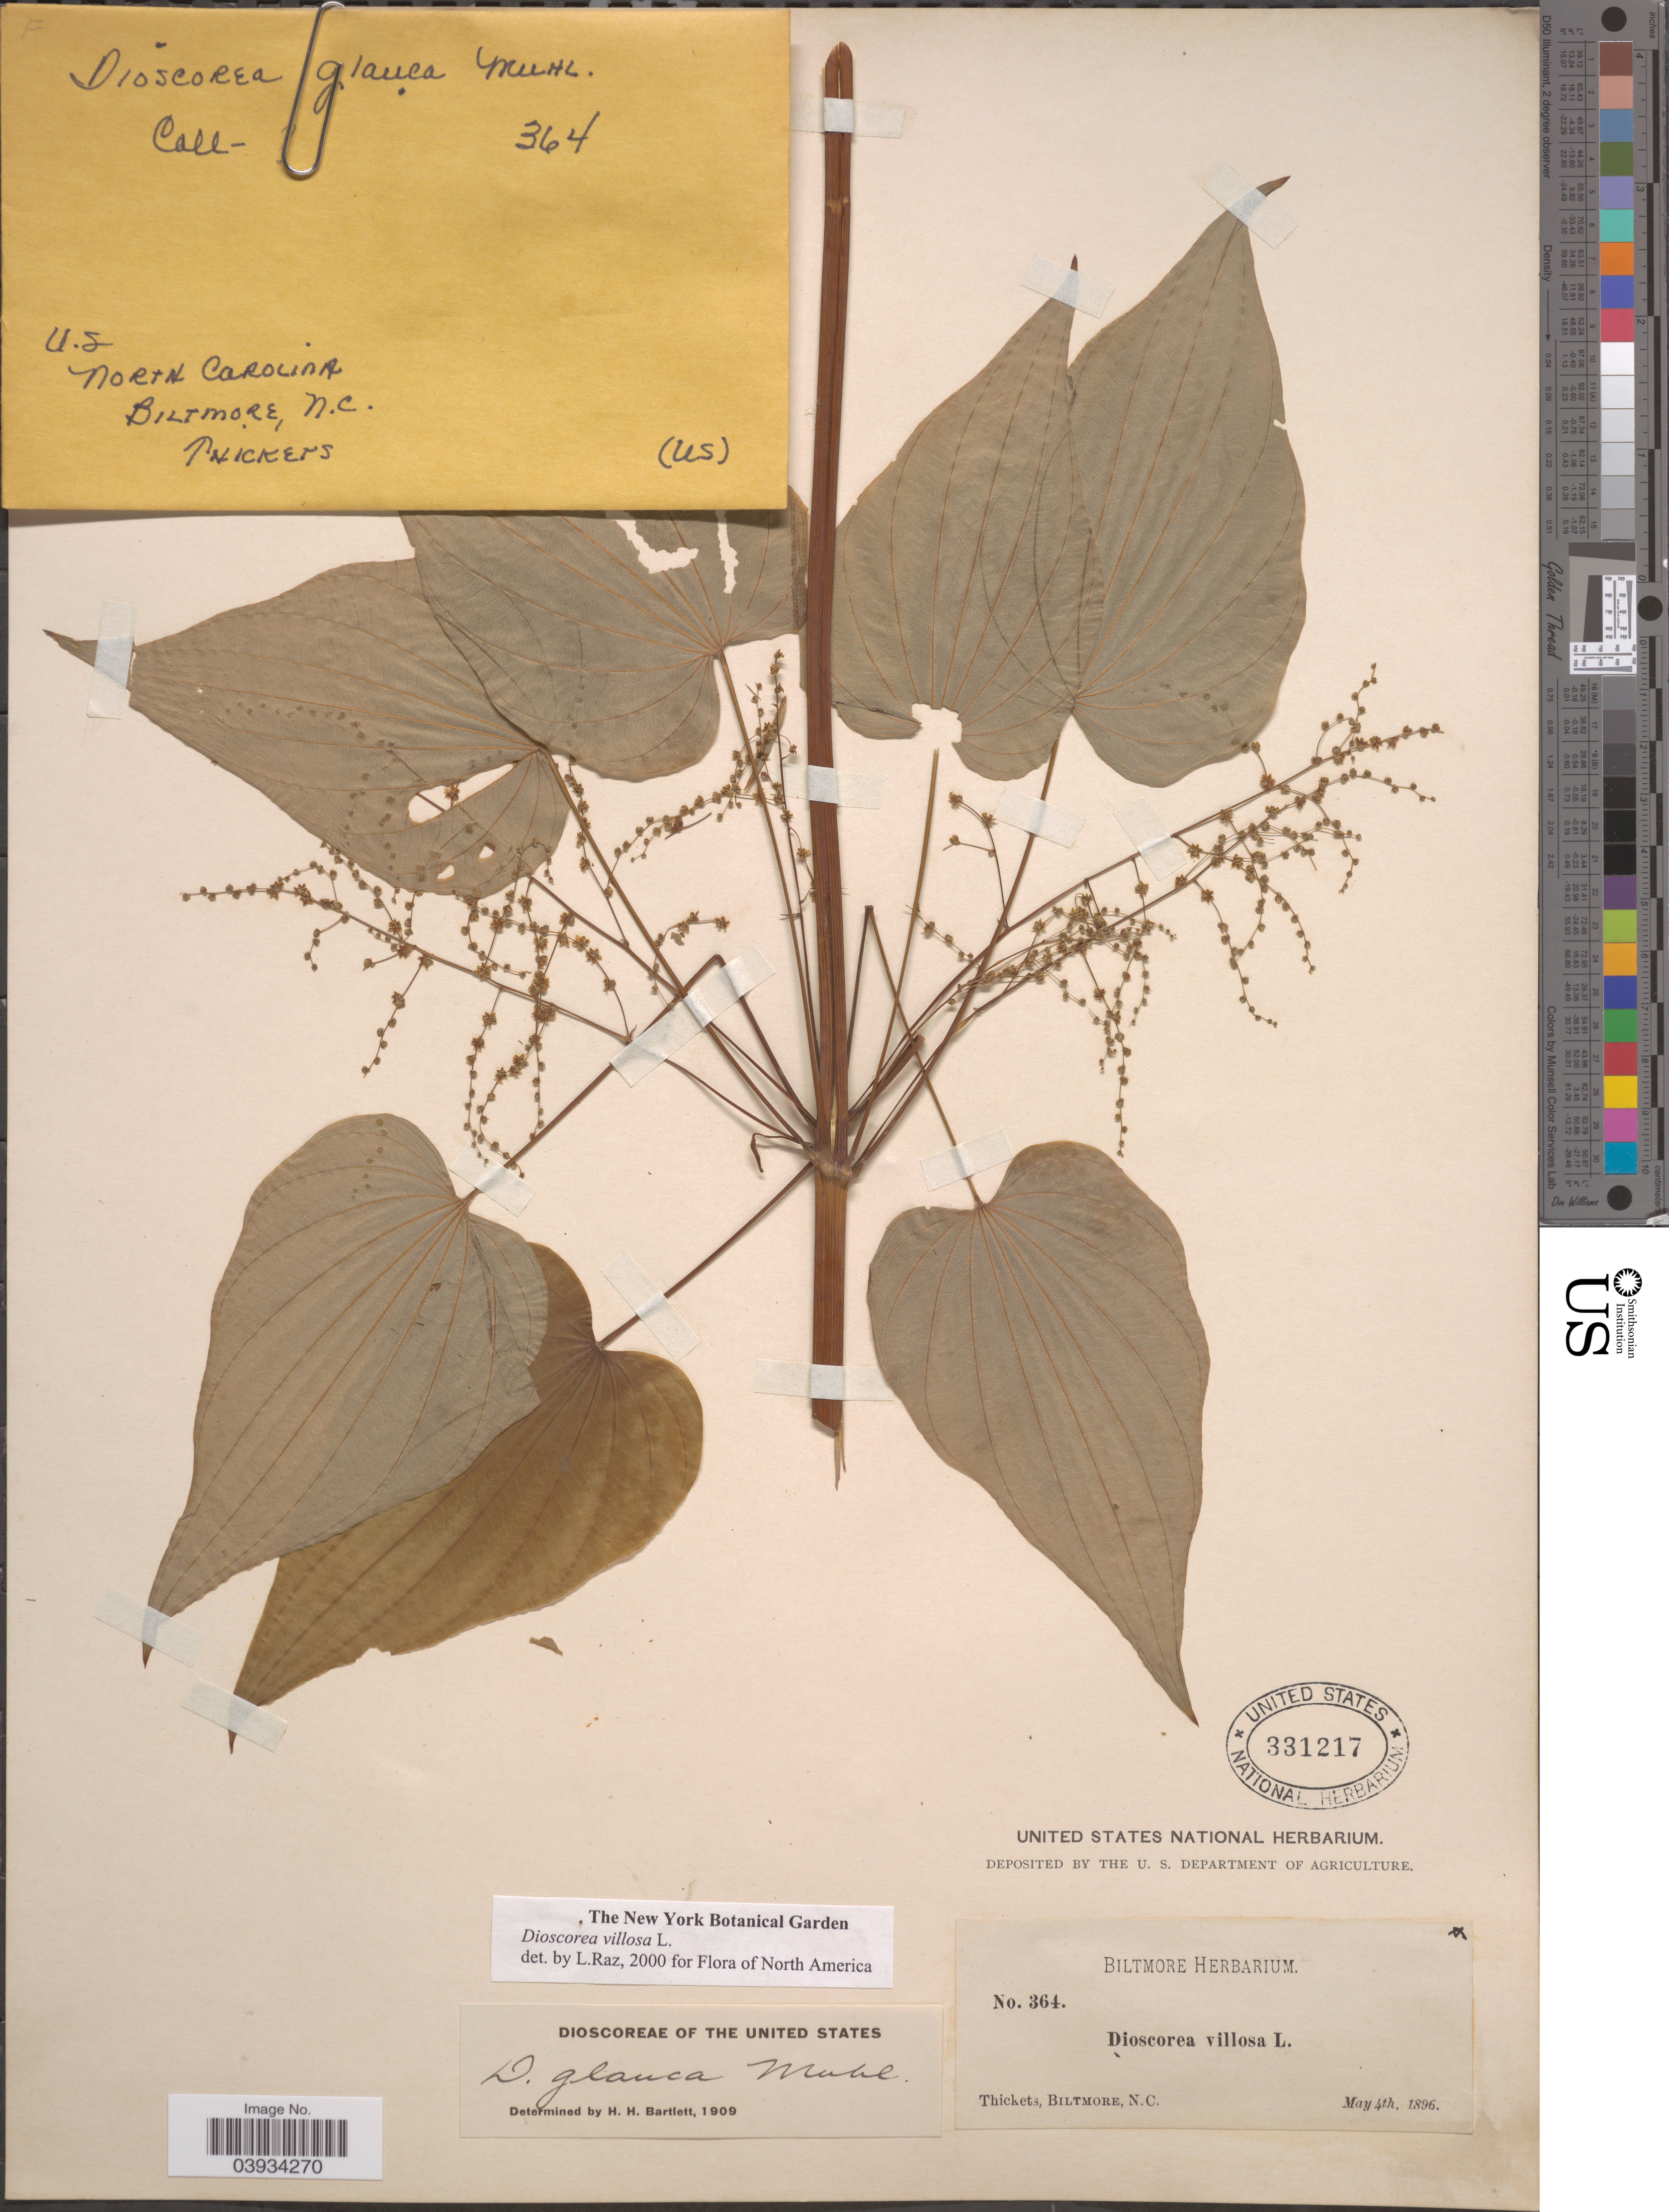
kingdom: Plantae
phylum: Tracheophyta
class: Liliopsida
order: Dioscoreales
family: Dioscoreaceae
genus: Dioscorea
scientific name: Dioscorea villosa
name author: L.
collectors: ex herb. Biltmore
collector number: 364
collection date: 1896-05-04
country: United States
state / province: North Carolina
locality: Thickets, Biltmore.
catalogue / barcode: US 331217